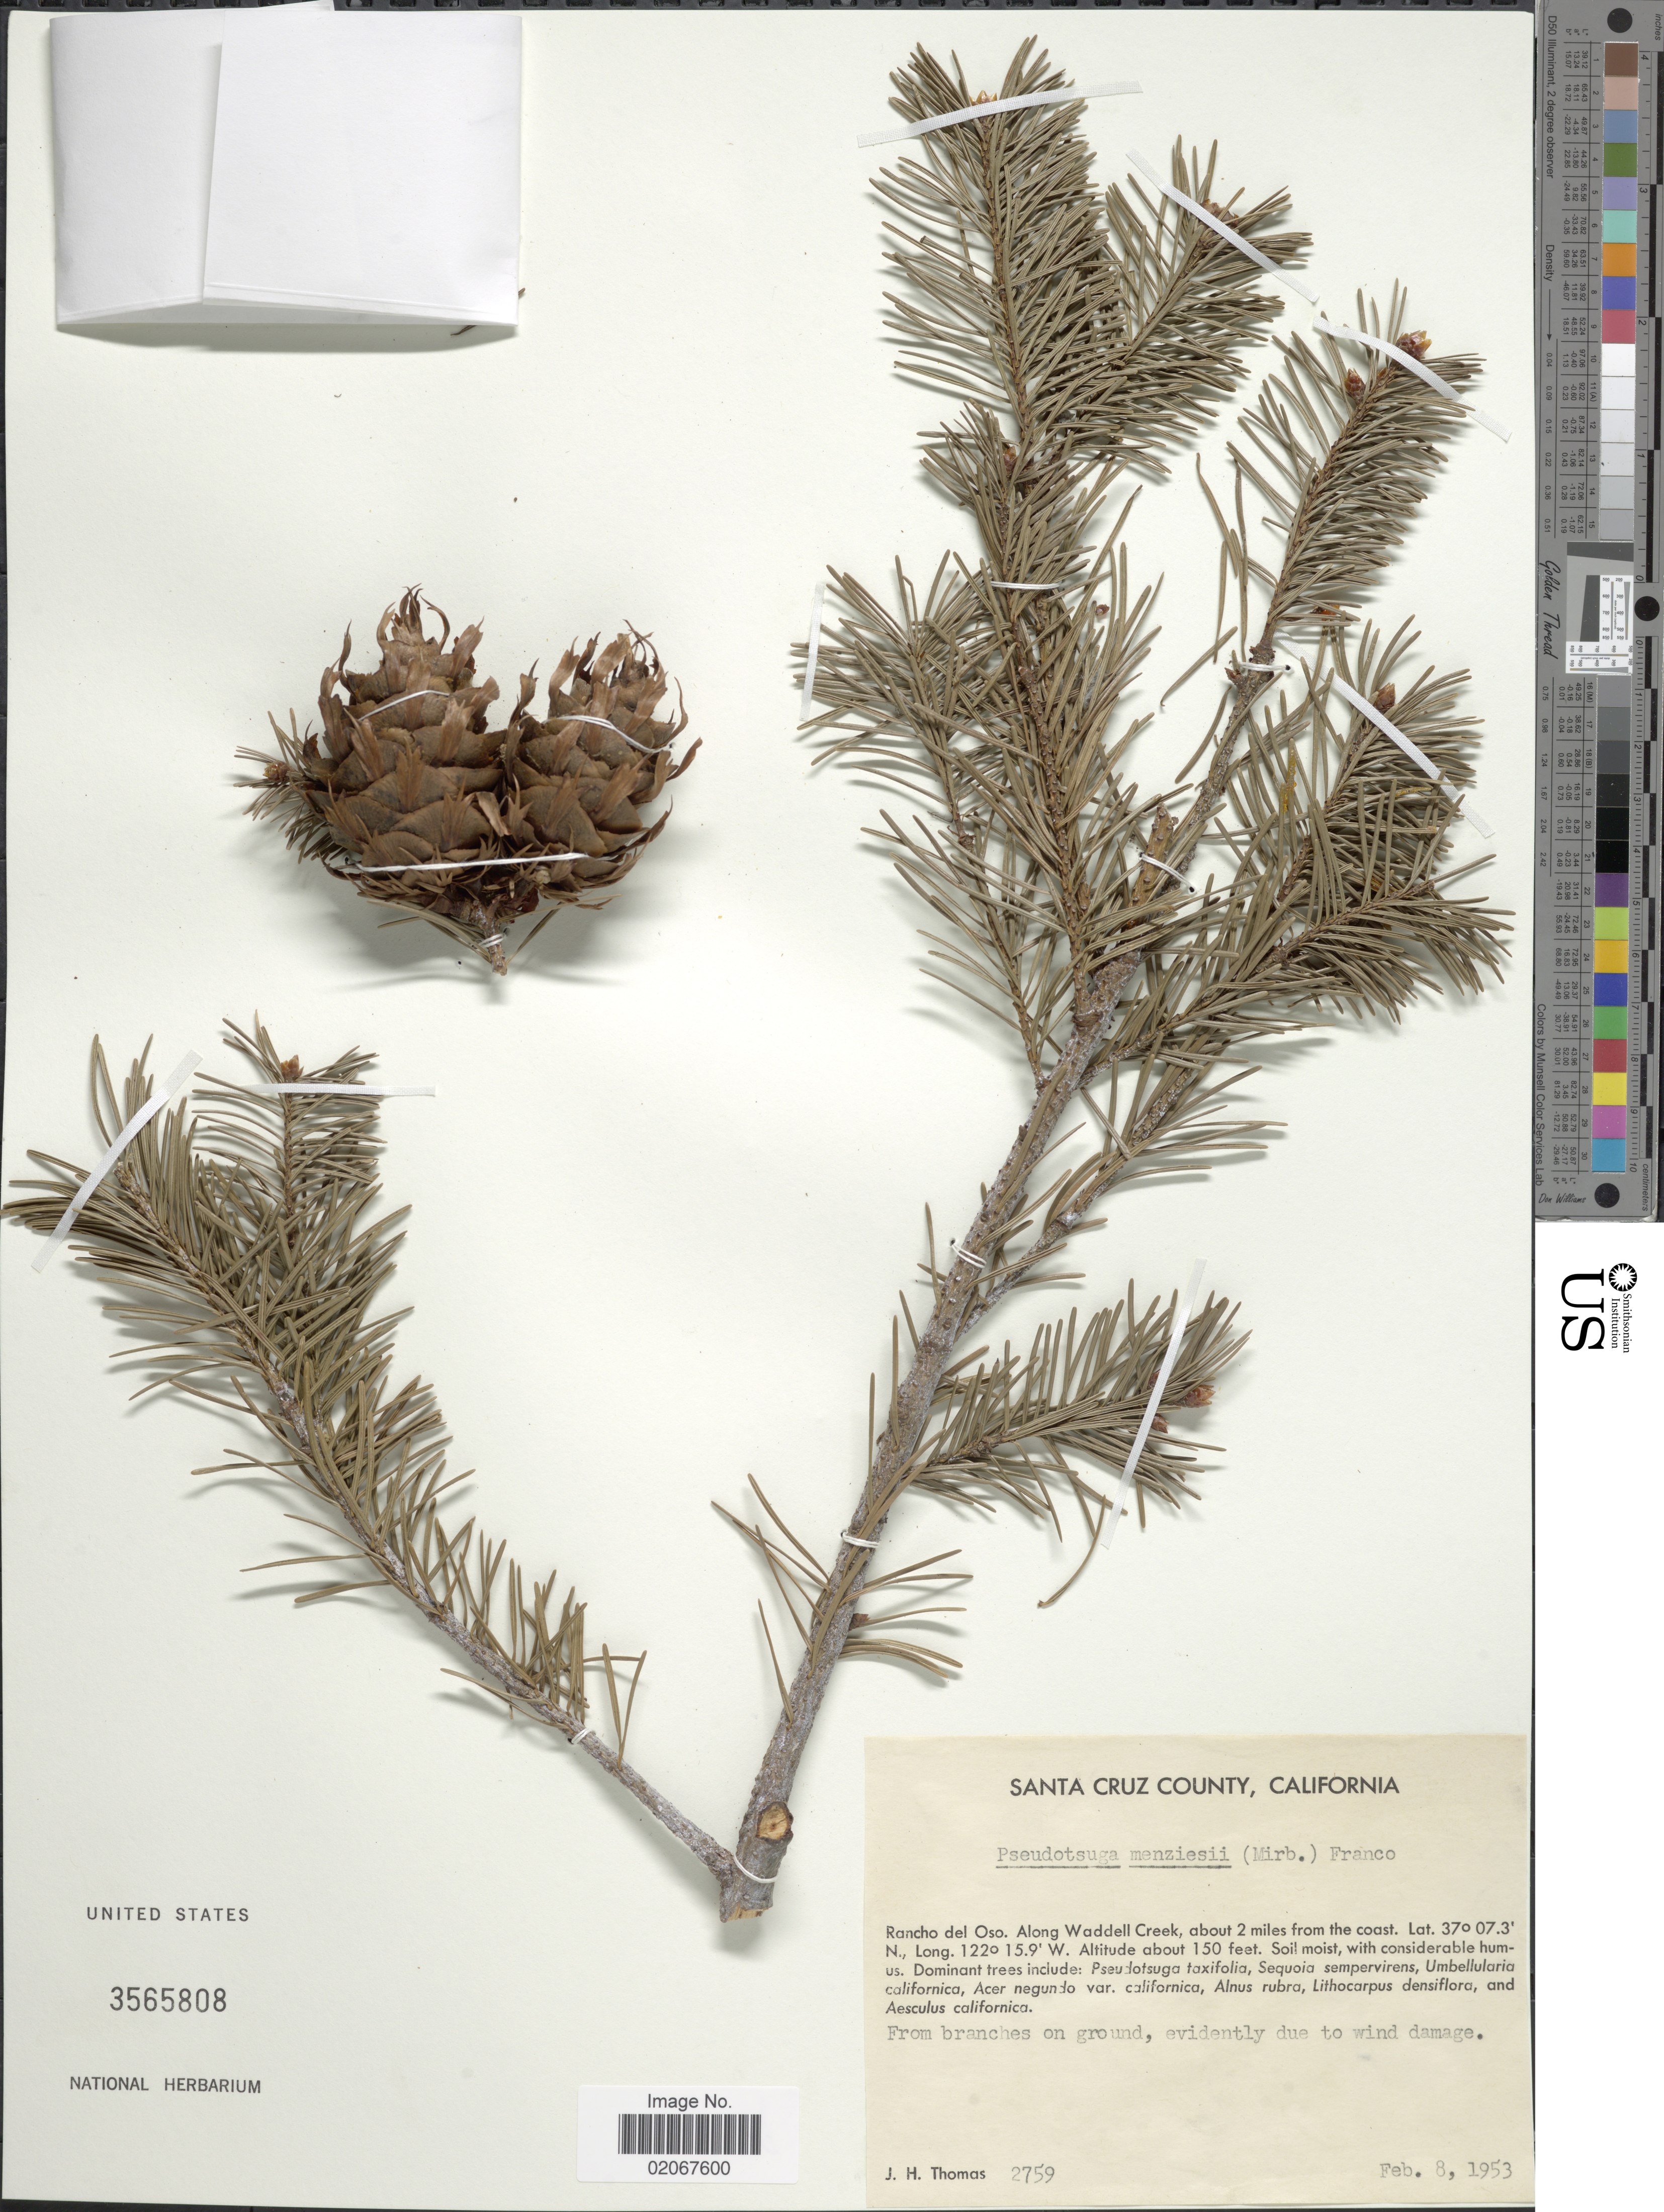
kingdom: Plantae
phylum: Tracheophyta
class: Pinopsida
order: Pinales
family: Pinaceae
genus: Pseudotsuga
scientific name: Pseudotsuga menziesii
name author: (Mirb.) Franco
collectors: J. H. Thomas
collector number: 2759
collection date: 1953-02-08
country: United States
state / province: California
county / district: Santa Cruz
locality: Santa Cruz County, California. Rancho del Oso. Along Waddell Creek, about 2 miles from the coast.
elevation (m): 46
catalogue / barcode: US 3565808